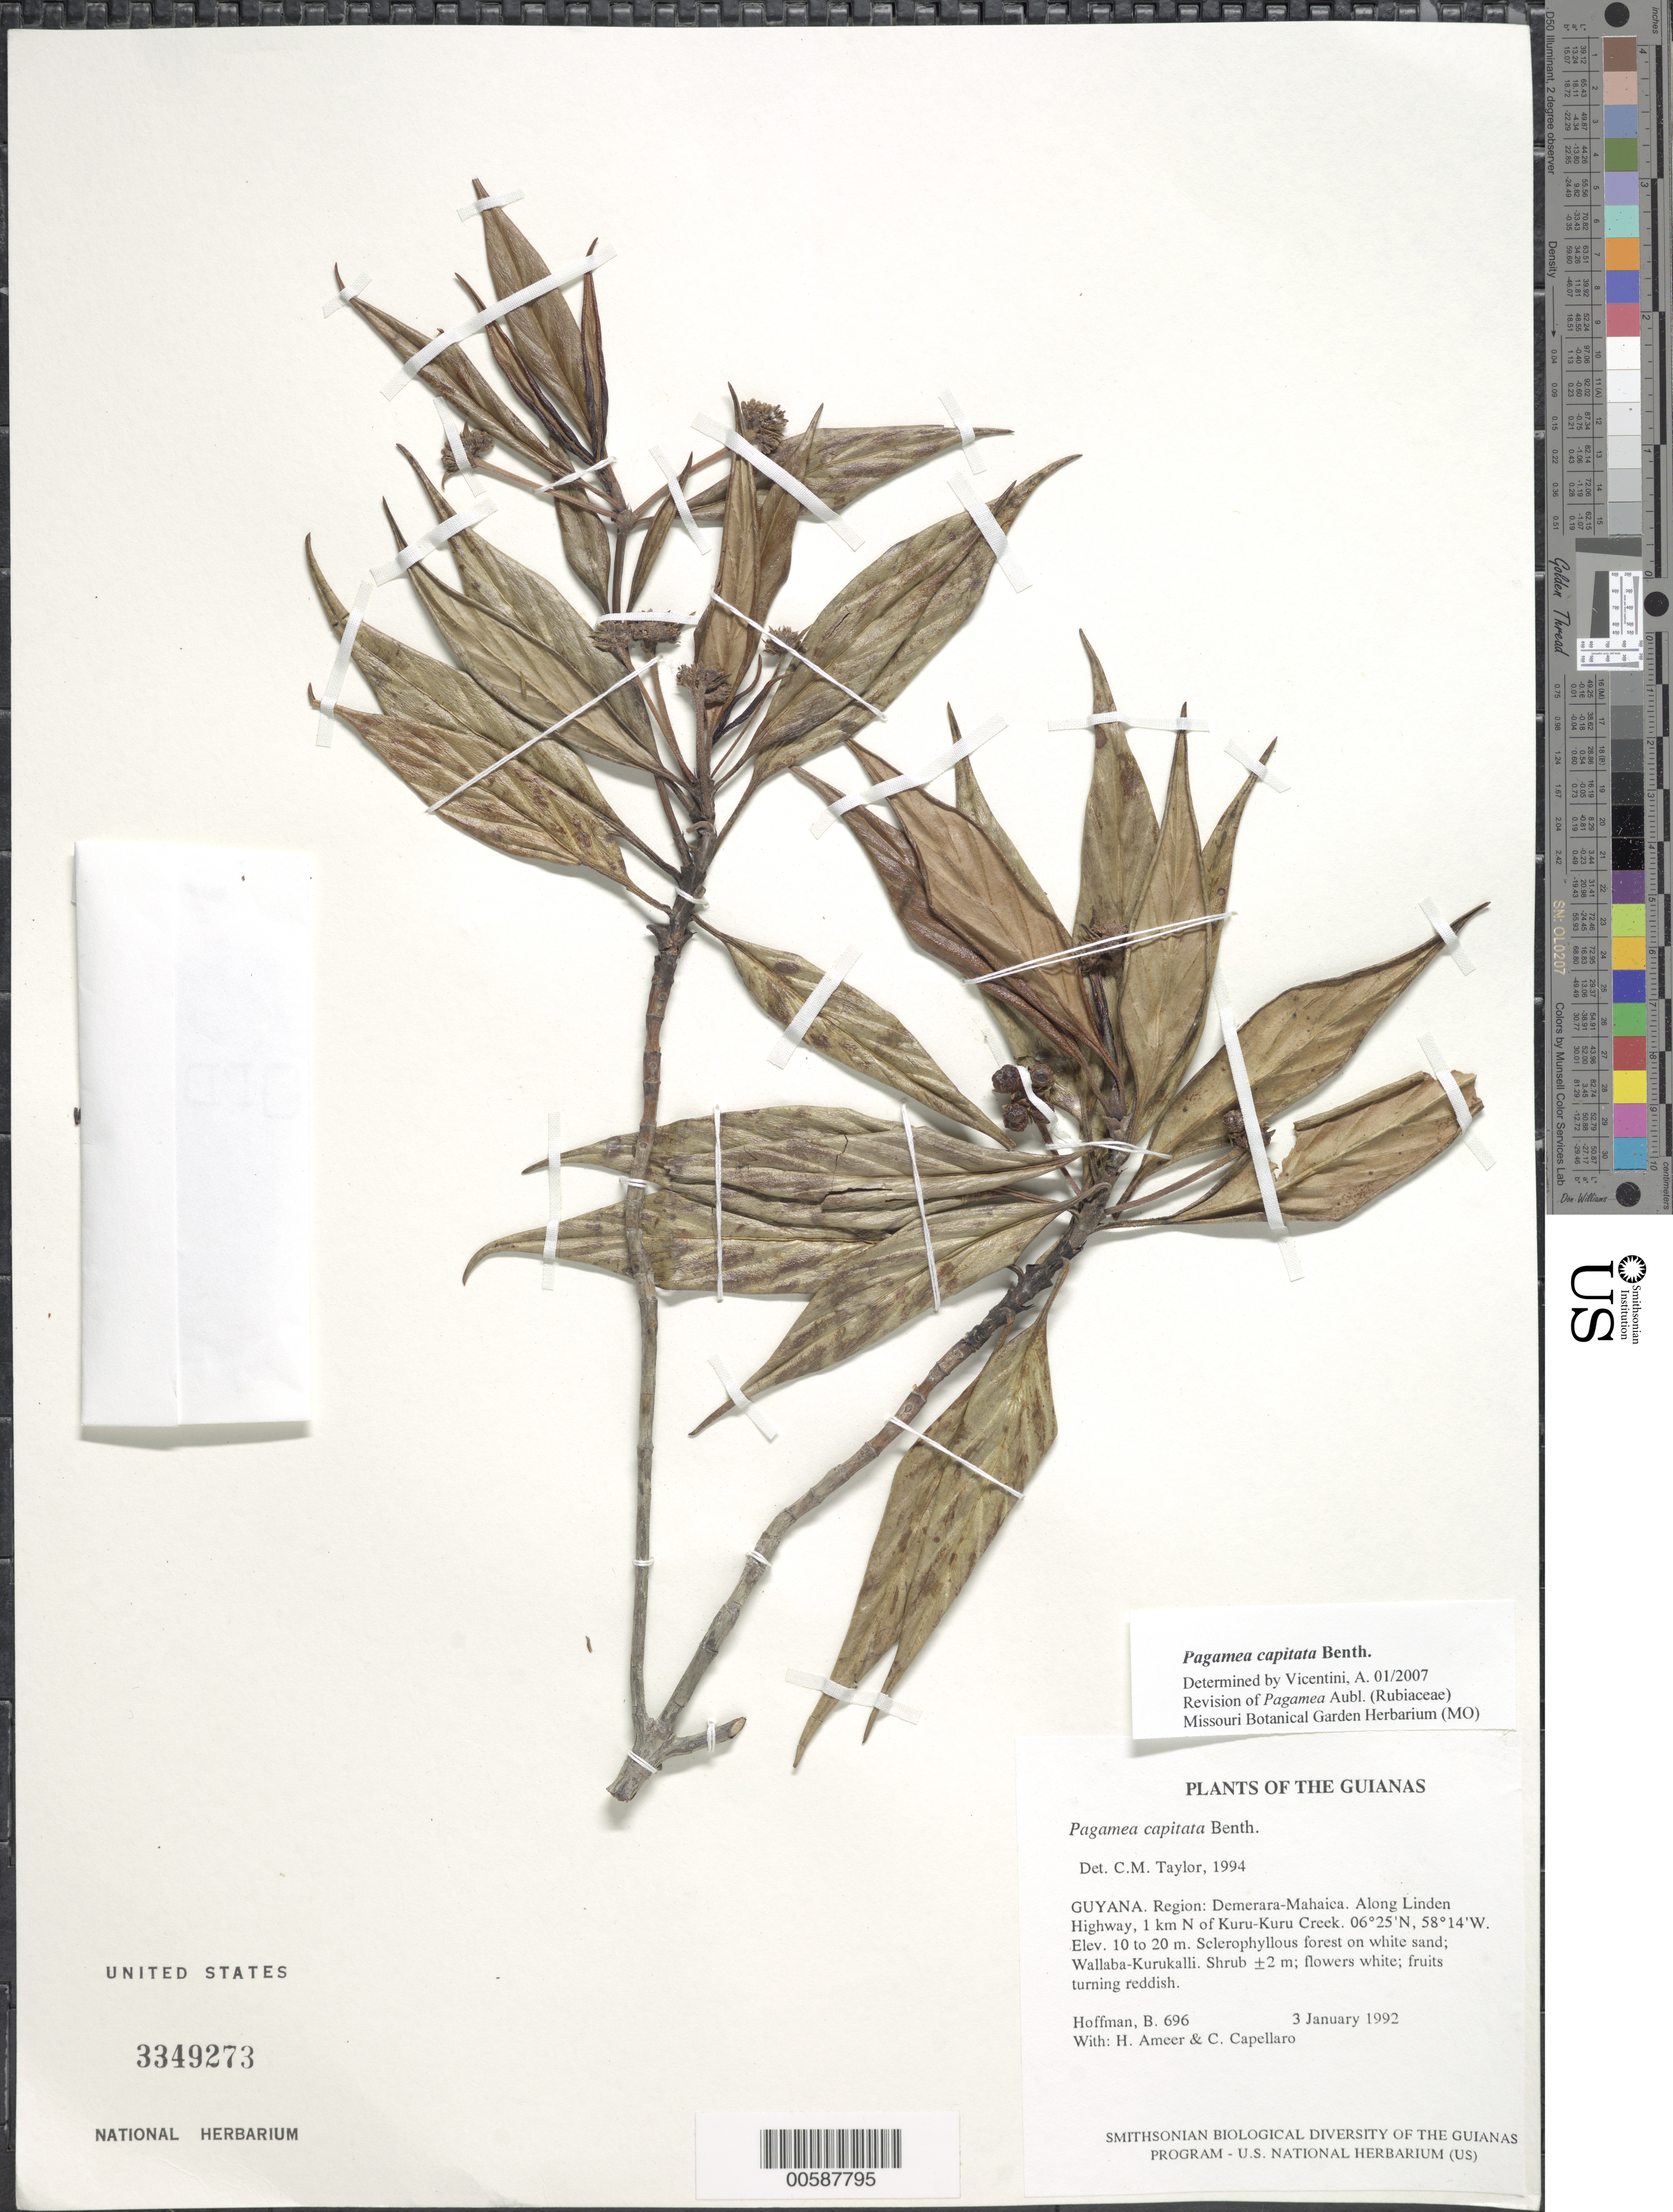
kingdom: Plantae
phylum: Tracheophyta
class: Magnoliopsida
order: Gentianales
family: Rubiaceae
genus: Pagamea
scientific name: Pagamea capitata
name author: Benth.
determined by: Taylor, Charlotte M.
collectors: B. Hoffman, H. Ameer & C. Capellaro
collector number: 696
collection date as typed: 3 January 1992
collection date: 1992-01-03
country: Guyana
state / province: Demerara-Mahaica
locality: Along Linden Highway, 1 km N of Kuru-Kuru Creek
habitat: Sclerophyllous forest on white sand; Wallaba-Kurukalli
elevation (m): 10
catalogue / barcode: US 3349273